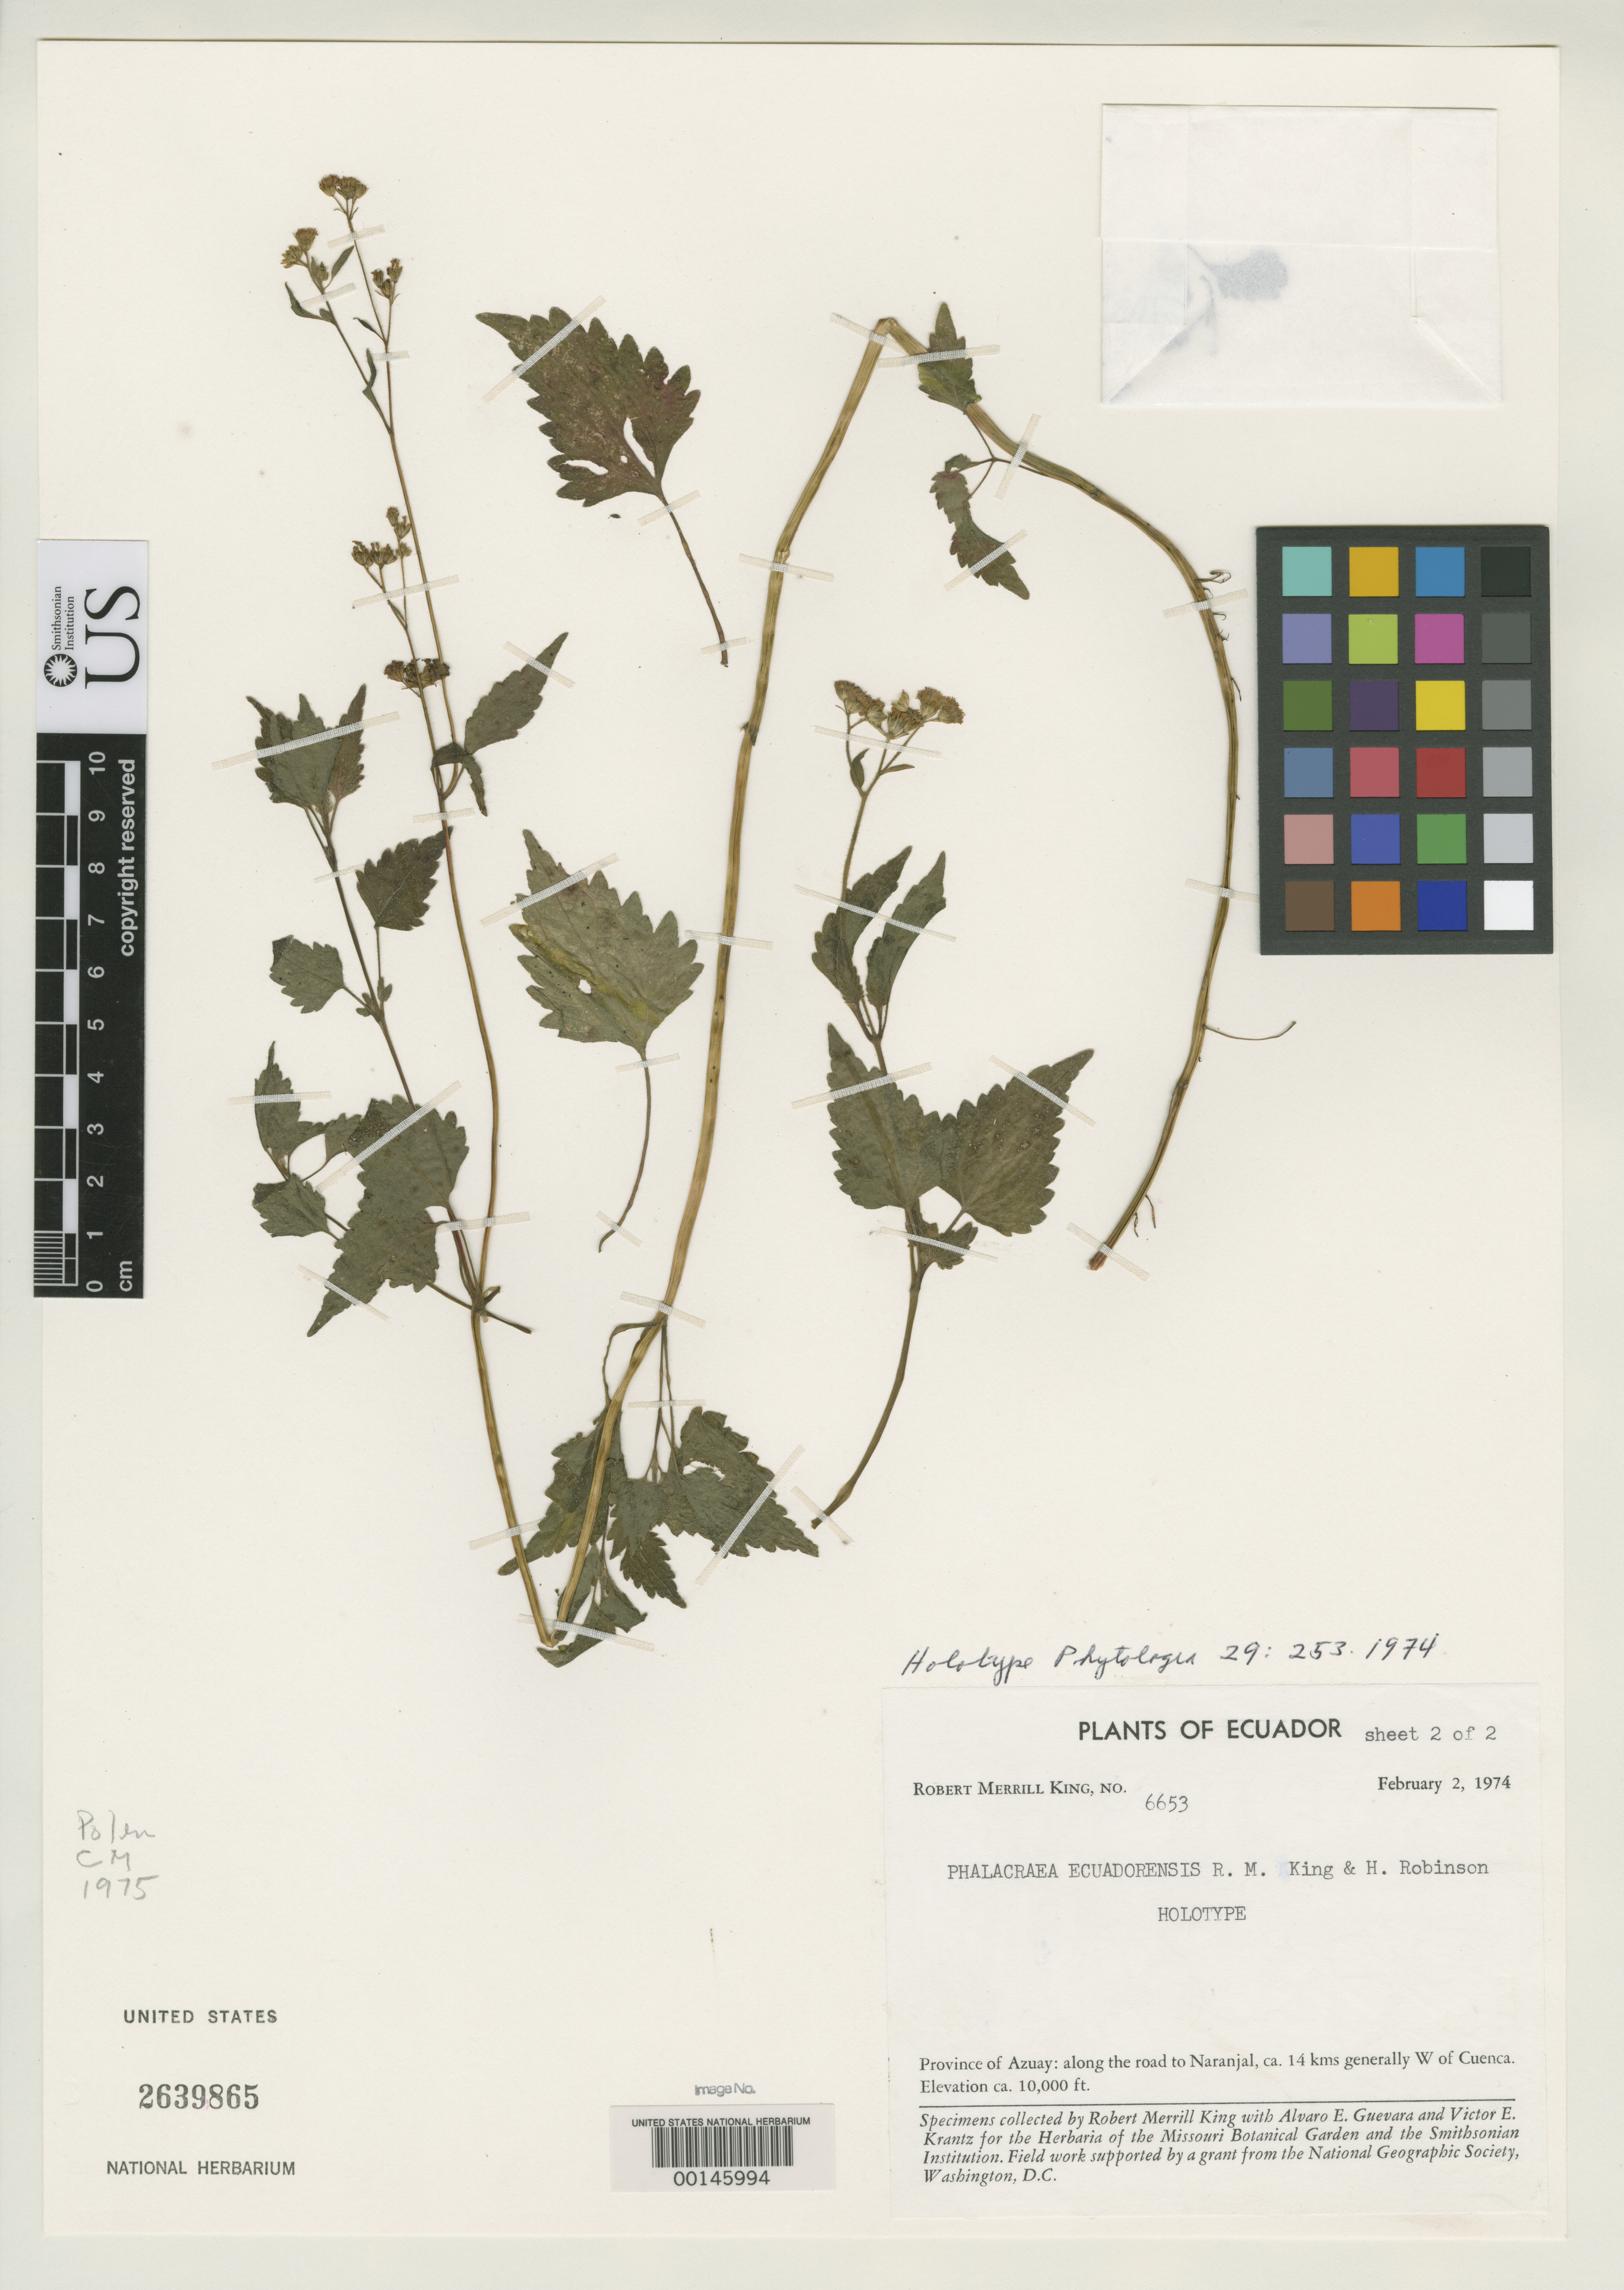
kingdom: Plantae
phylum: Tracheophyta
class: Magnoliopsida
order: Asterales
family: Asteraceae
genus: Phalacraea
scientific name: Phalacraea ecuadorensis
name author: R.M. King & H. Rob.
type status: Holotype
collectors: R. M. King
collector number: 6653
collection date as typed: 02 Feb 1974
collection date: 1974-02-02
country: Ecuador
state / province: Azuay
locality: Along road to Naranjal, ca. 14 km W ofCuenca.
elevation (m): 3048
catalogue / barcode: US 2639865